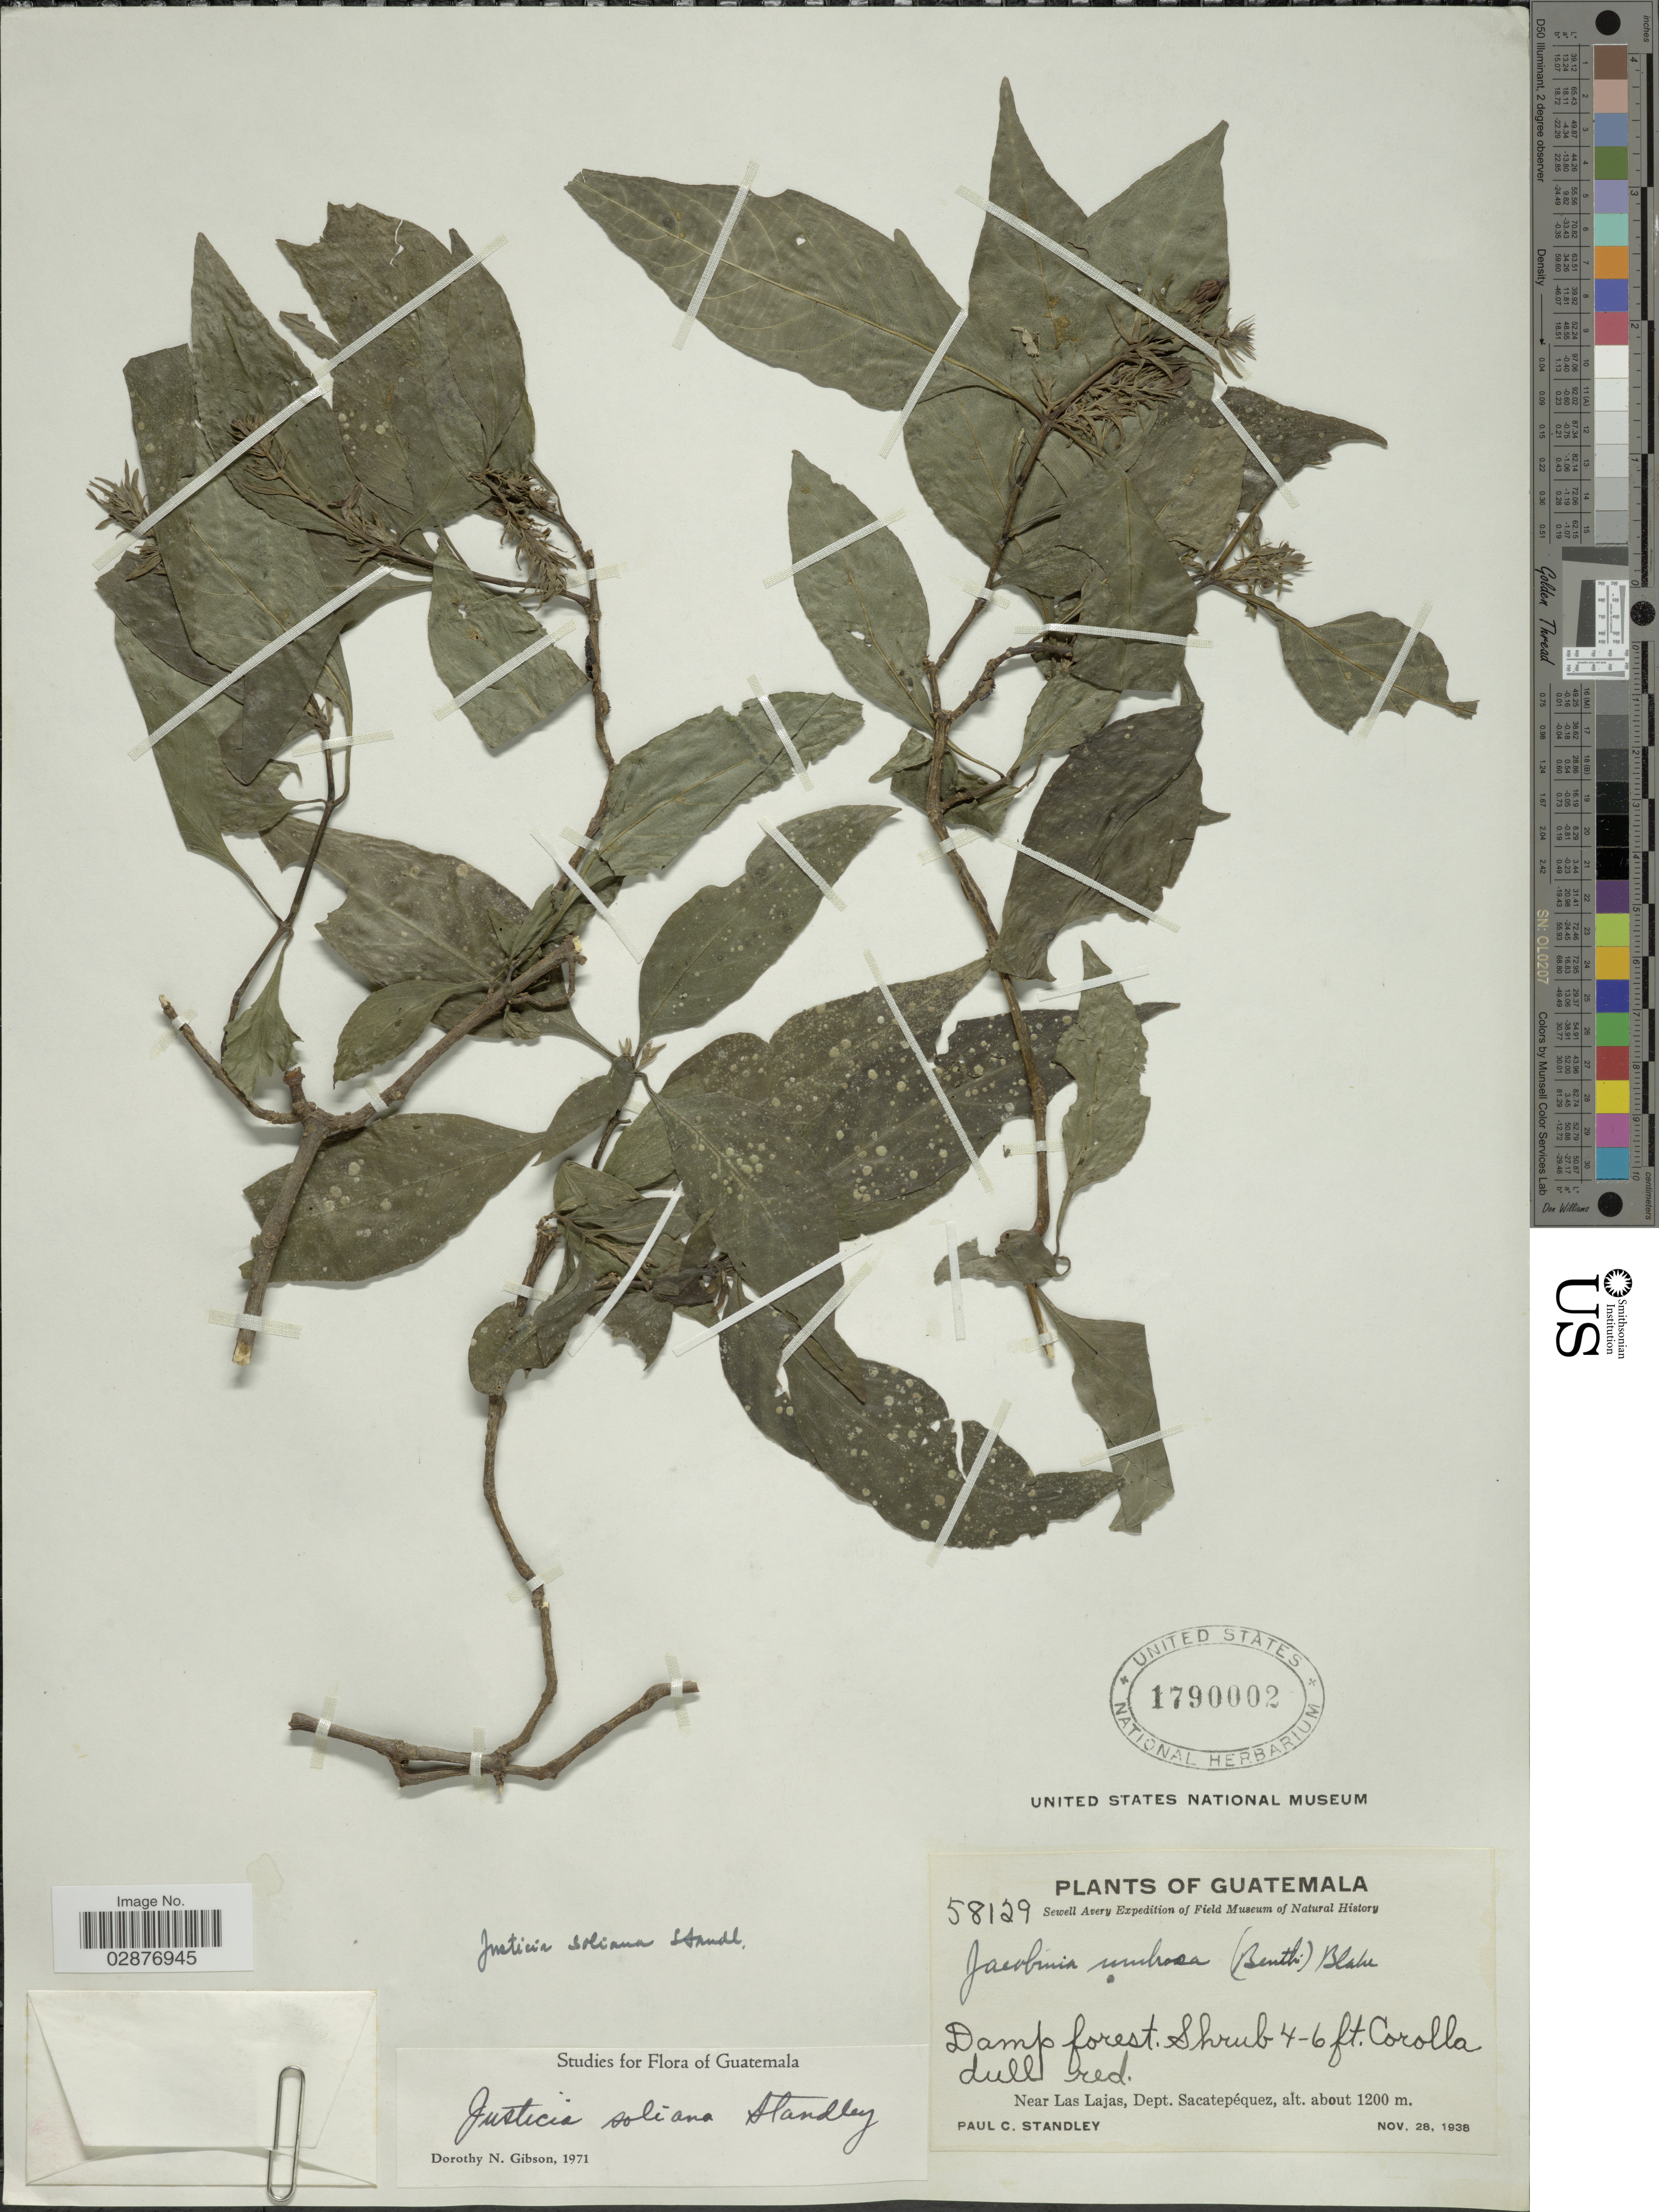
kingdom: Plantae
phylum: Tracheophyta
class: Magnoliopsida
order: Lamiales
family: Acanthaceae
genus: Justicia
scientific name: Justicia soliana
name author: Standl.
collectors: P. C. Standley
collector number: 58129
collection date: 1938-11-28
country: Guatemala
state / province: Sacatepéquez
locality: Near Las Lajas, Dept. Sacatepéquez.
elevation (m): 1200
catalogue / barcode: US 1790002